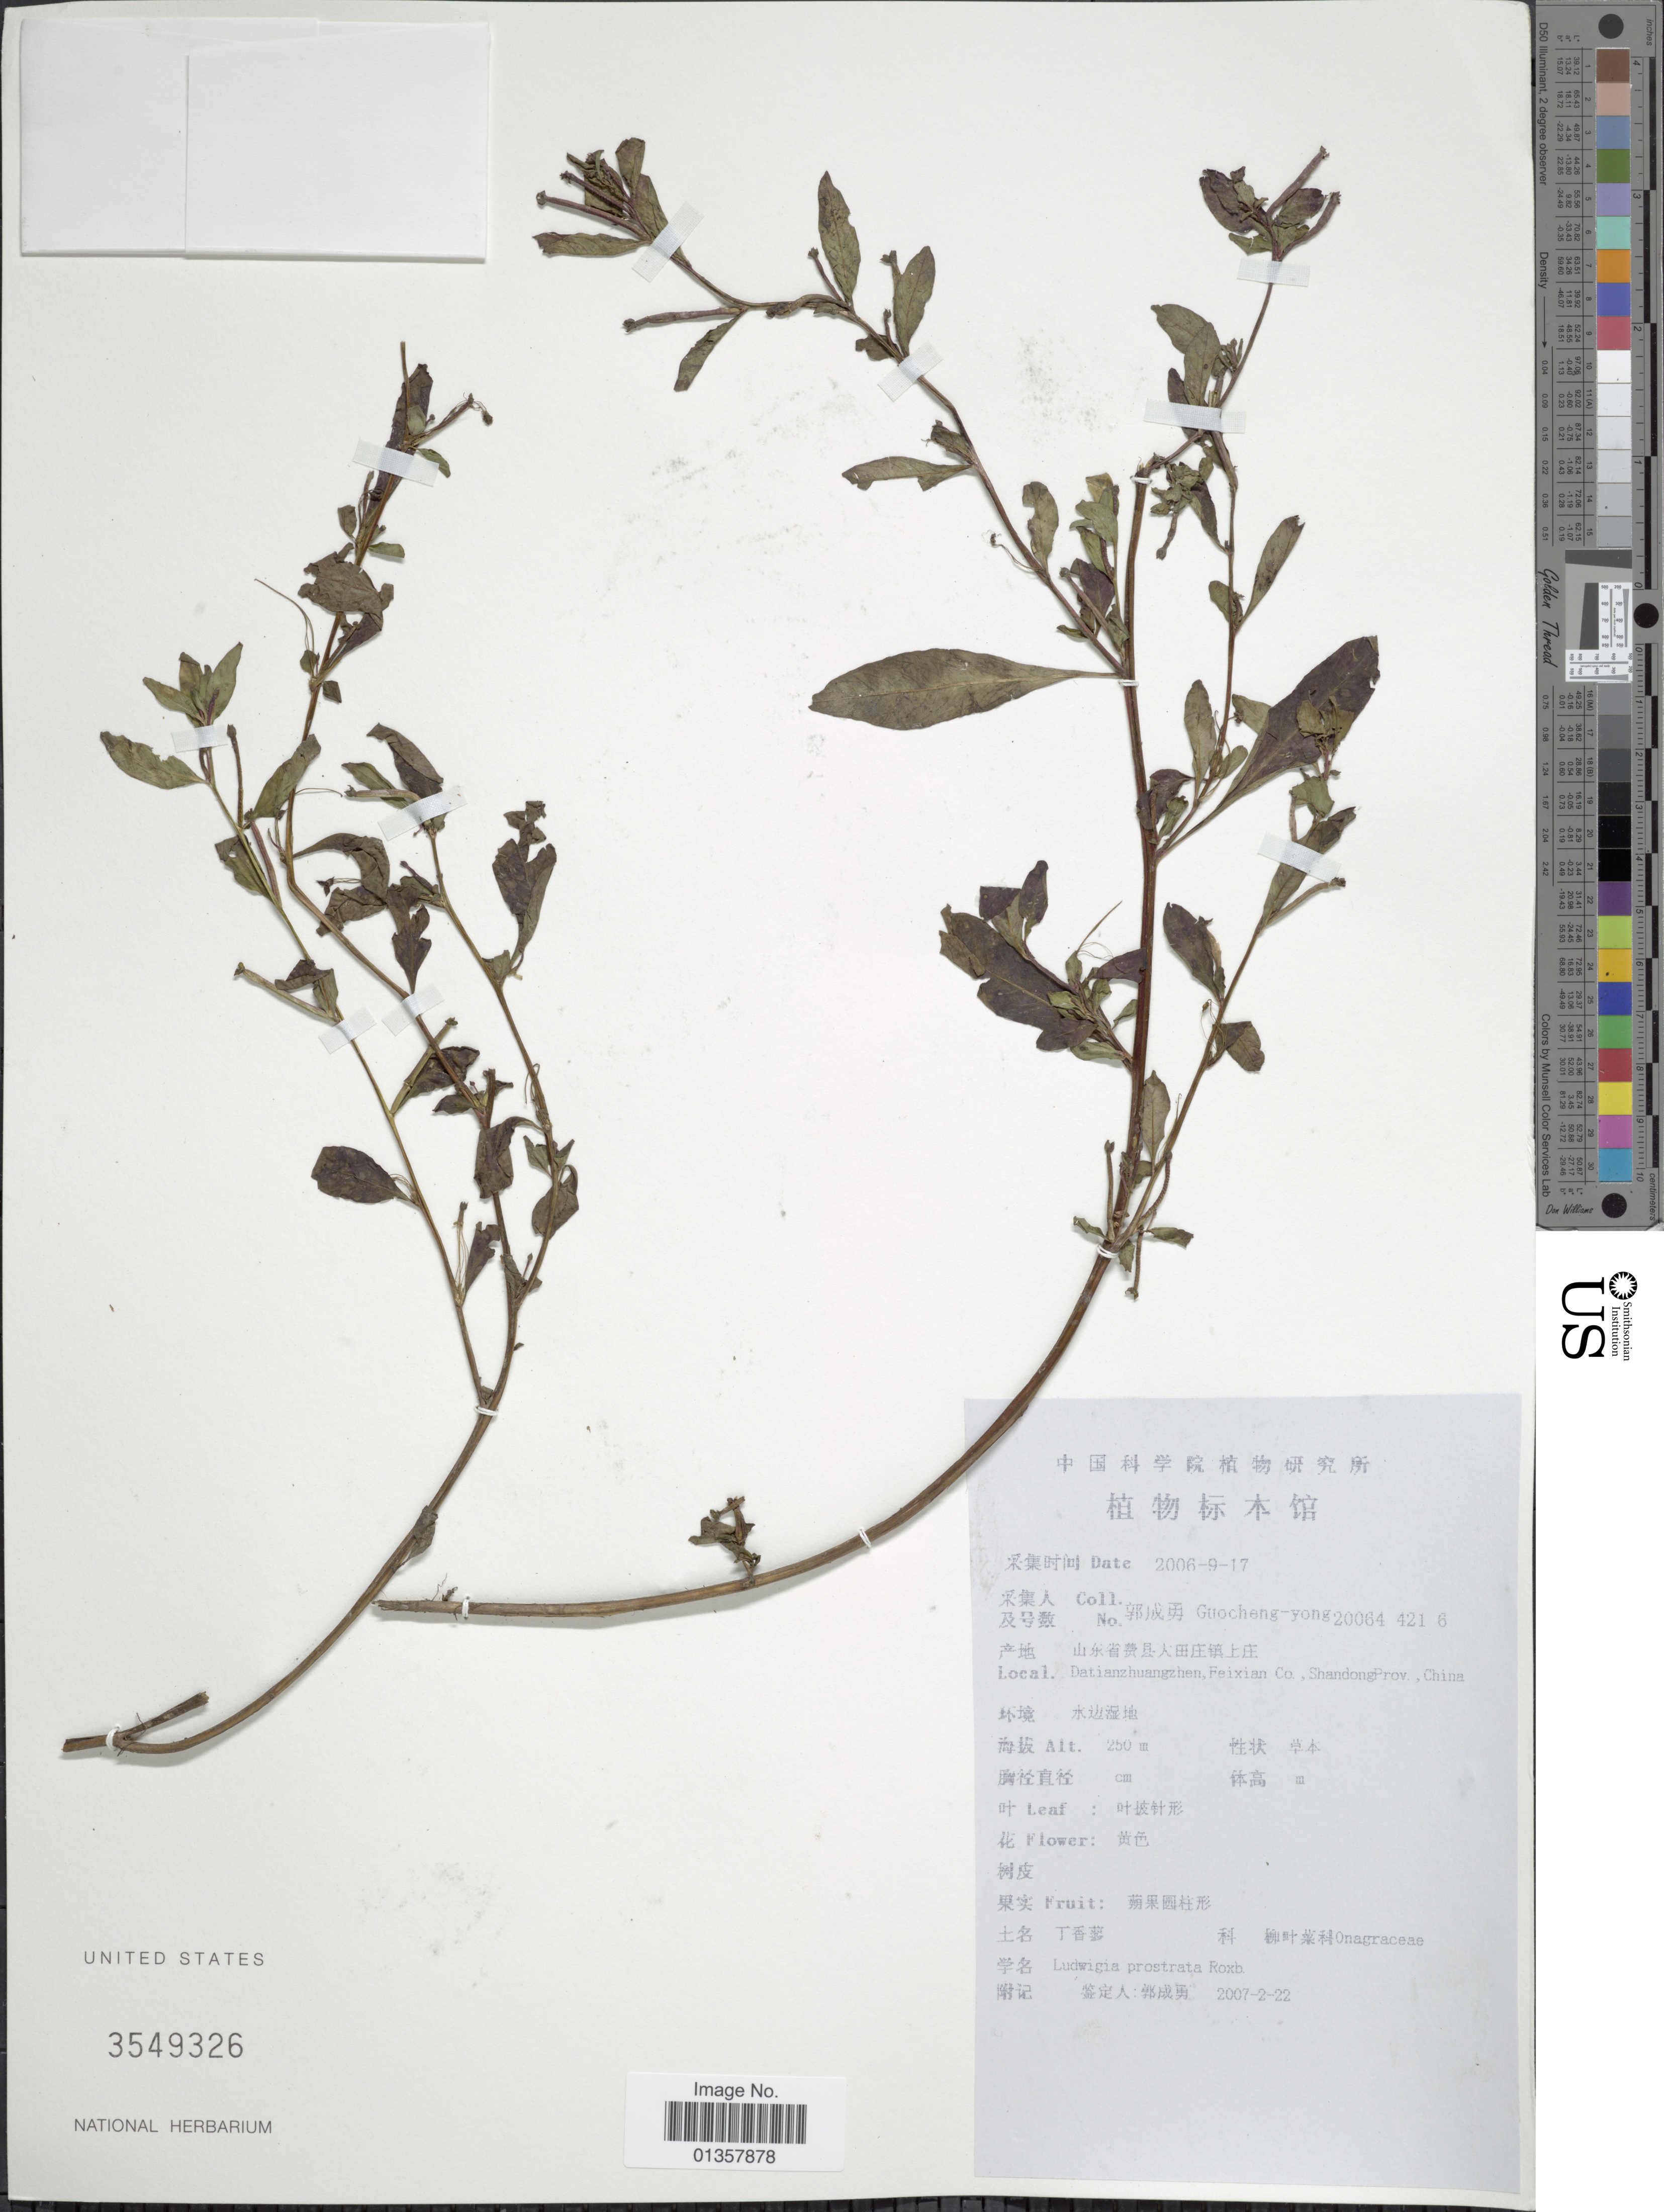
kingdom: Plantae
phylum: Tracheophyta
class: Magnoliopsida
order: Myrtales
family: Onagraceae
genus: Ludwigia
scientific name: Ludwigia prostrata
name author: Roxb.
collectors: Guo cheng-yong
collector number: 200644216*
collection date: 2006-09-17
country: China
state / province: Shandong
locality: Datianzhuangzhen, Feixian Co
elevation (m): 250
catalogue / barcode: US 3549326